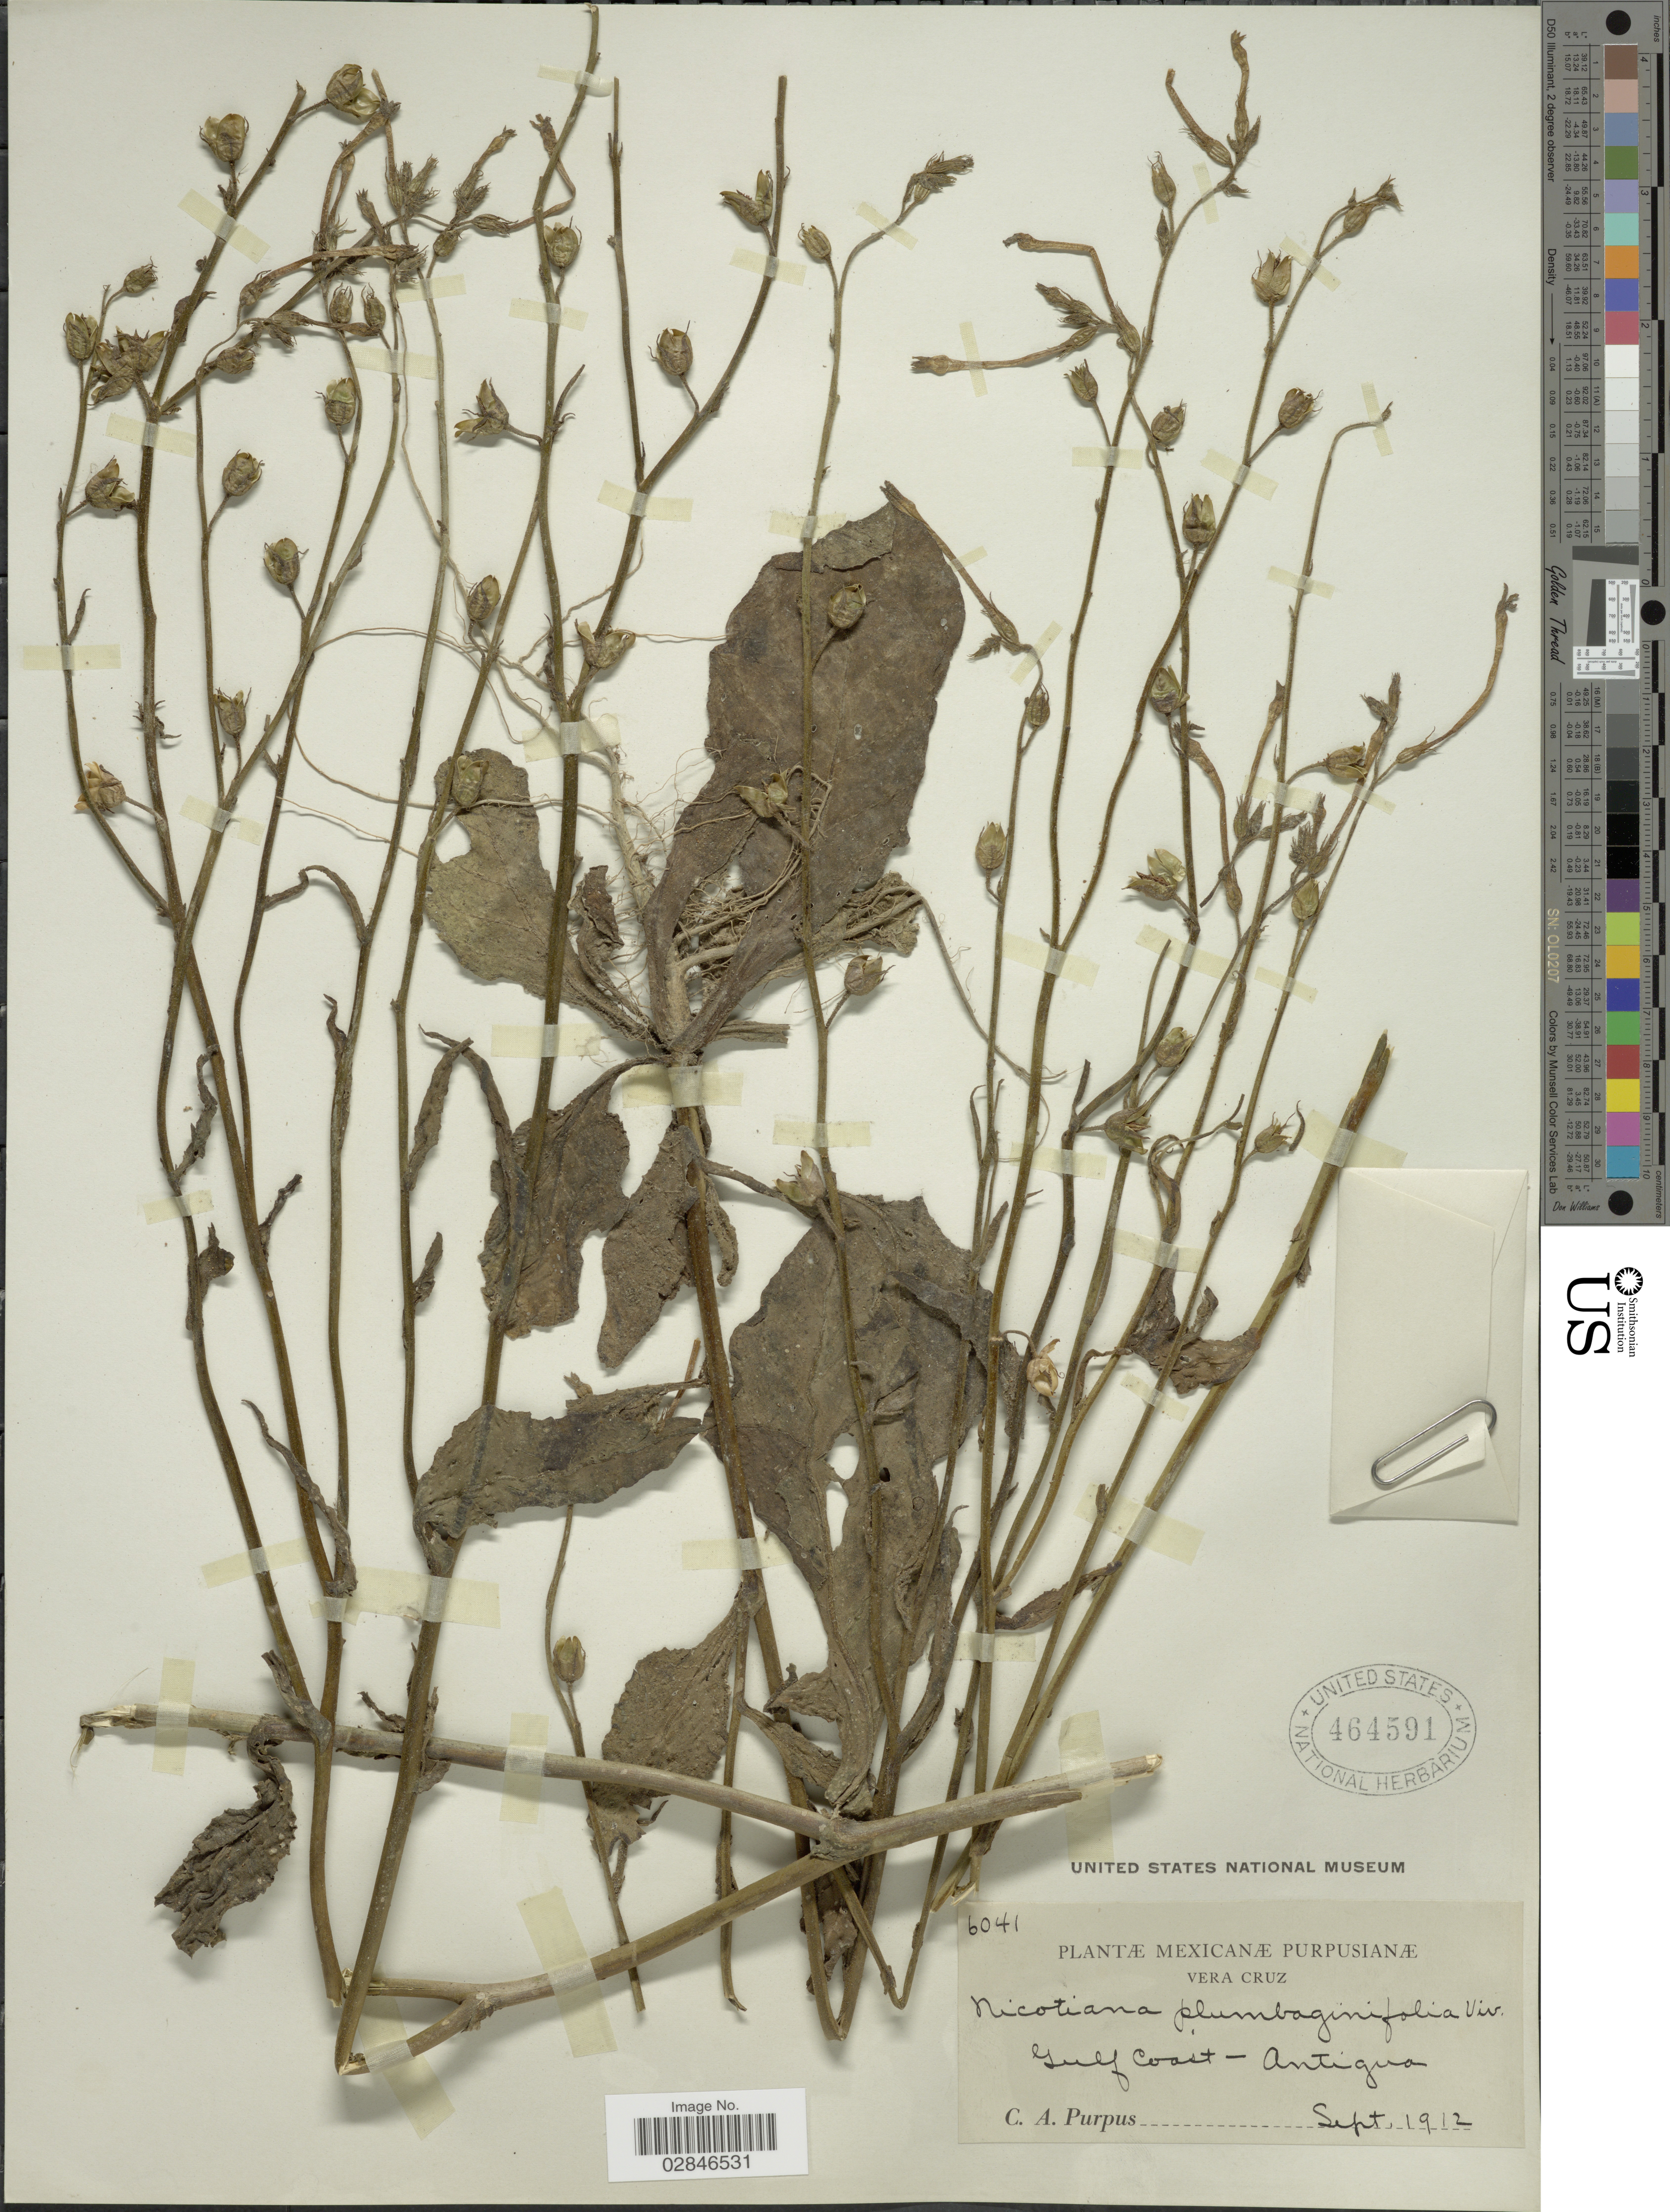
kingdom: Plantae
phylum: Tracheophyta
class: Magnoliopsida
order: Solanales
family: Solanaceae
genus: Nicotiana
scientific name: Nicotiana plumbaginifolia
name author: Viv.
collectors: C. A. Purpus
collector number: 6041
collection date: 1912-09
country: Mexico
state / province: Veracruz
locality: Vera Cruz, Gulf Coast - Antigua.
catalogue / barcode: US 464591